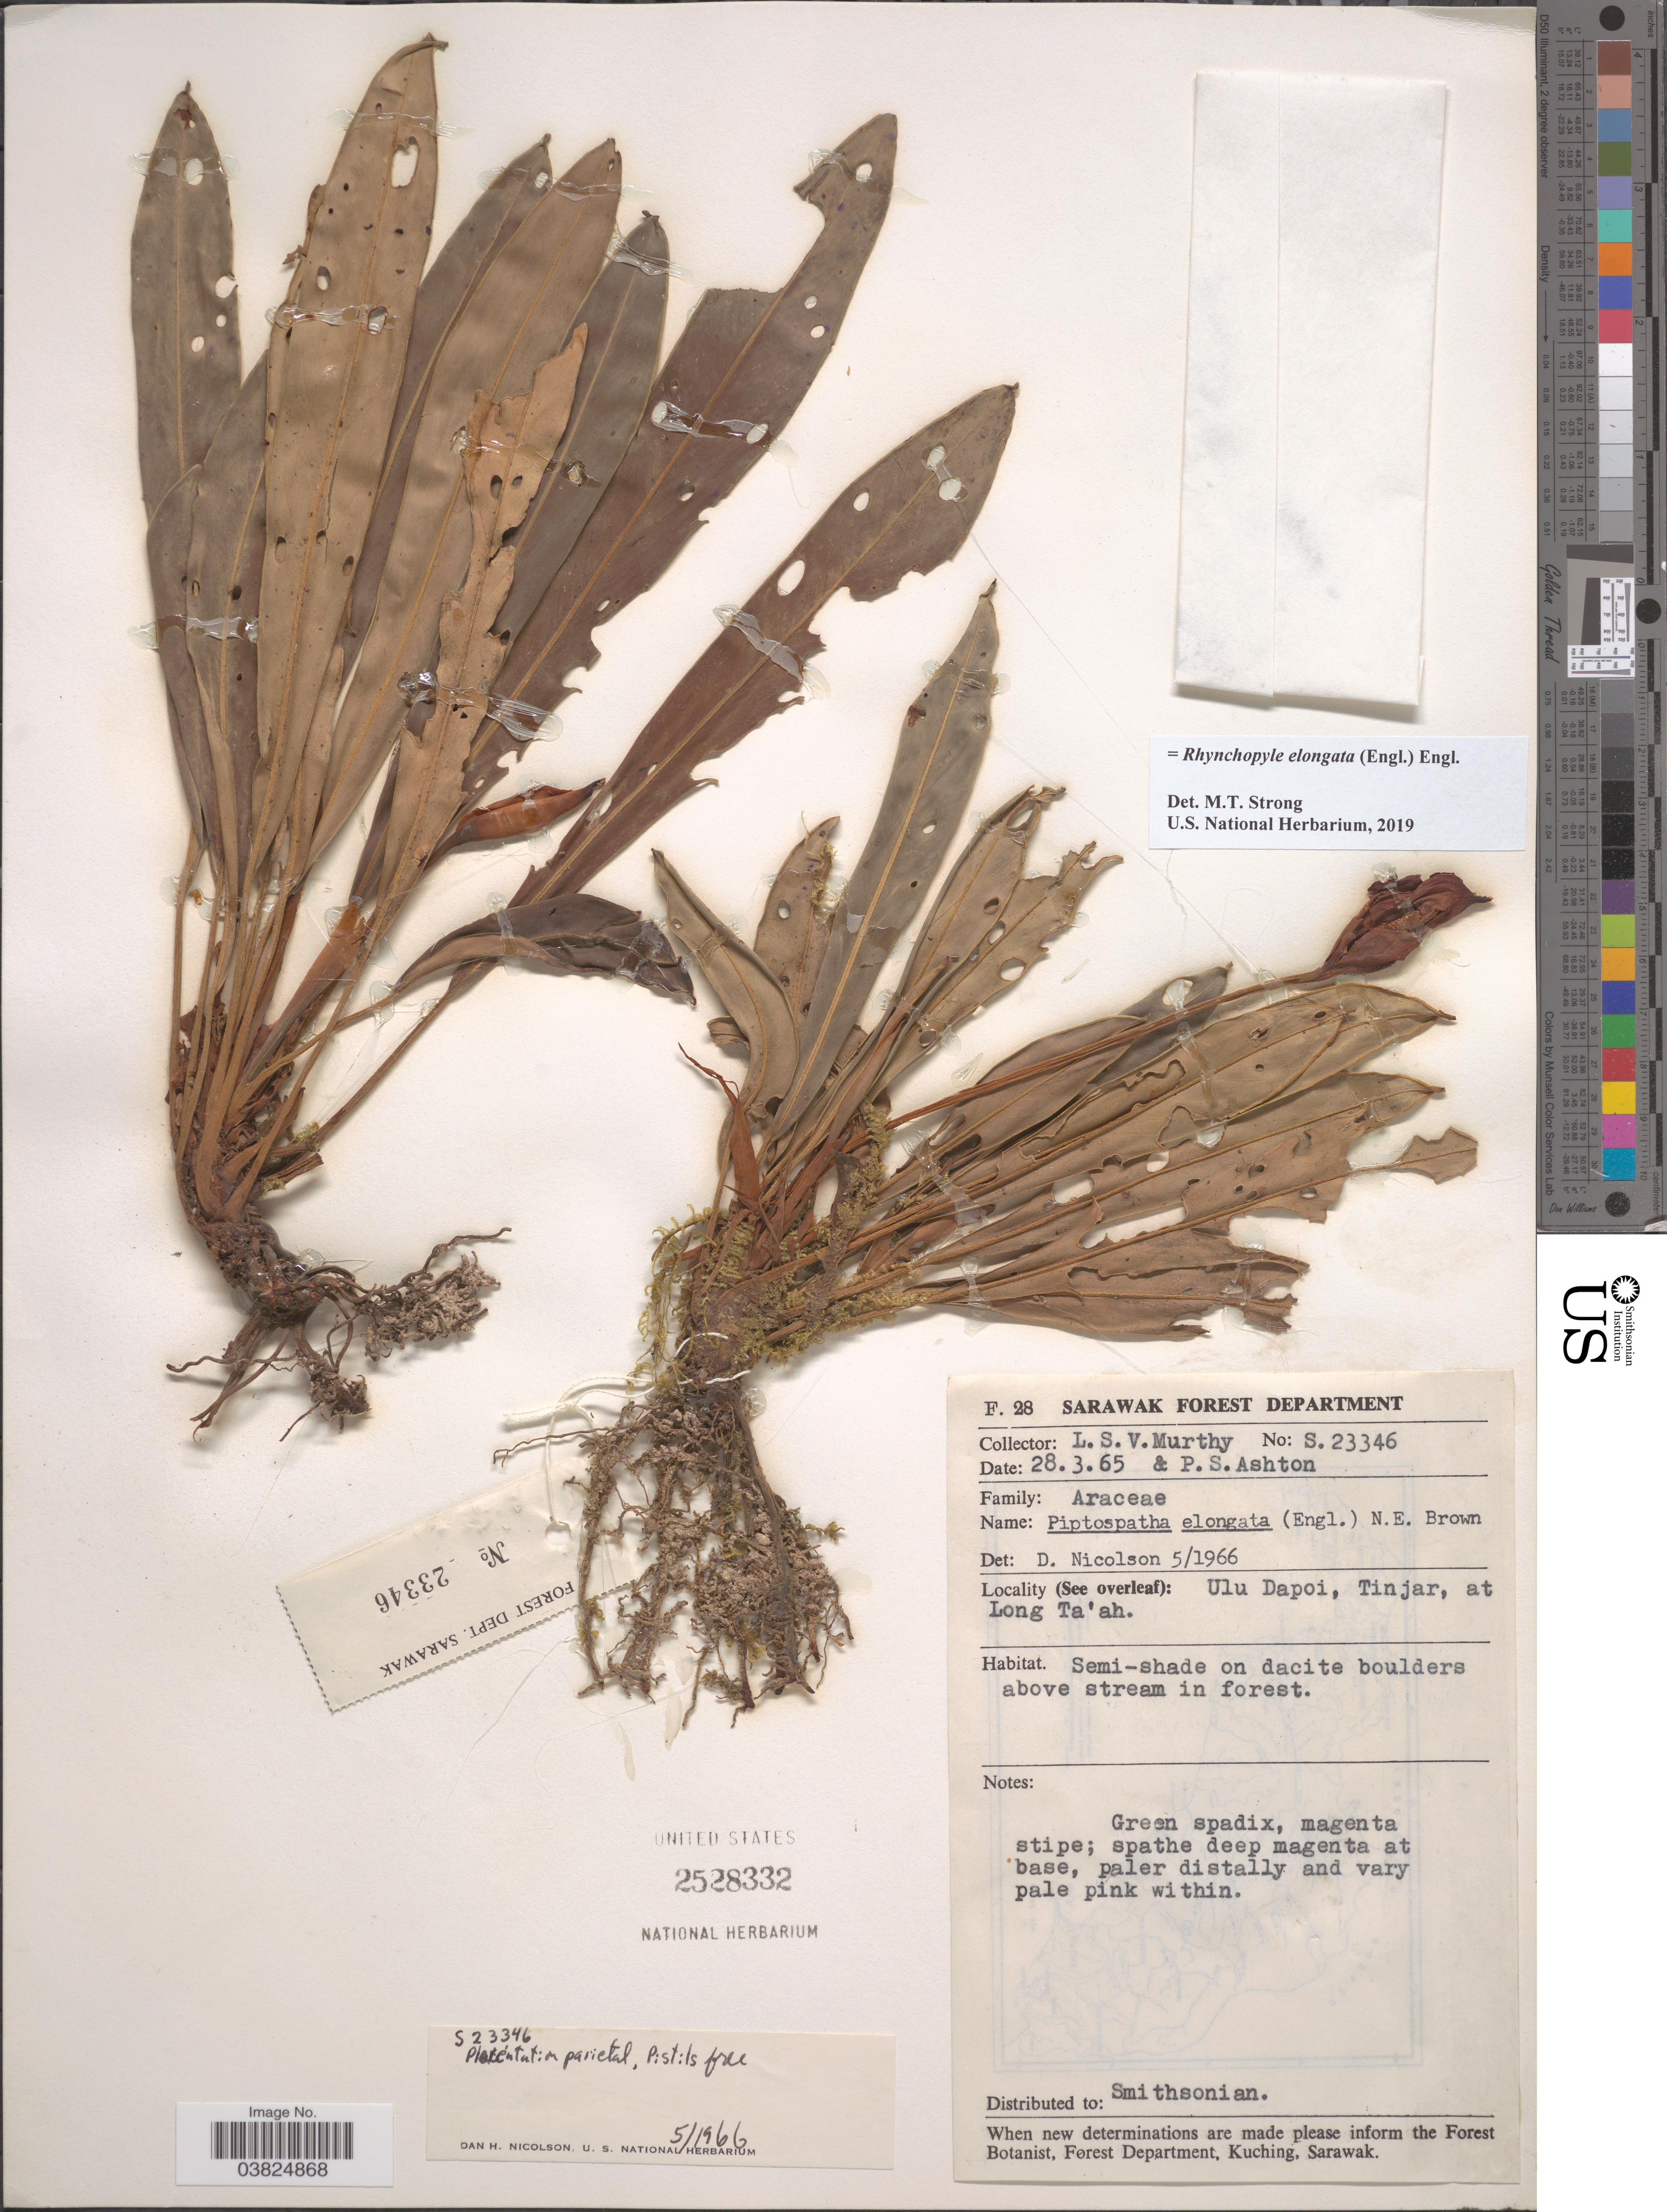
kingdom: Plantae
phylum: Tracheophyta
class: Liliopsida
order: Alismatales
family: Araceae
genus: Rhynchopyle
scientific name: Rhynchopyle elongata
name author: (Engl.) Engl.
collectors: L. Murthy & P. S. Ashton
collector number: S23346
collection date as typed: Transcribed d/m/y: 28/3/65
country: Malaysia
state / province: Sarawak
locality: Ulu Dapoi, Tinjar, at Long Ta'ah.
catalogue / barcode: US 2528332